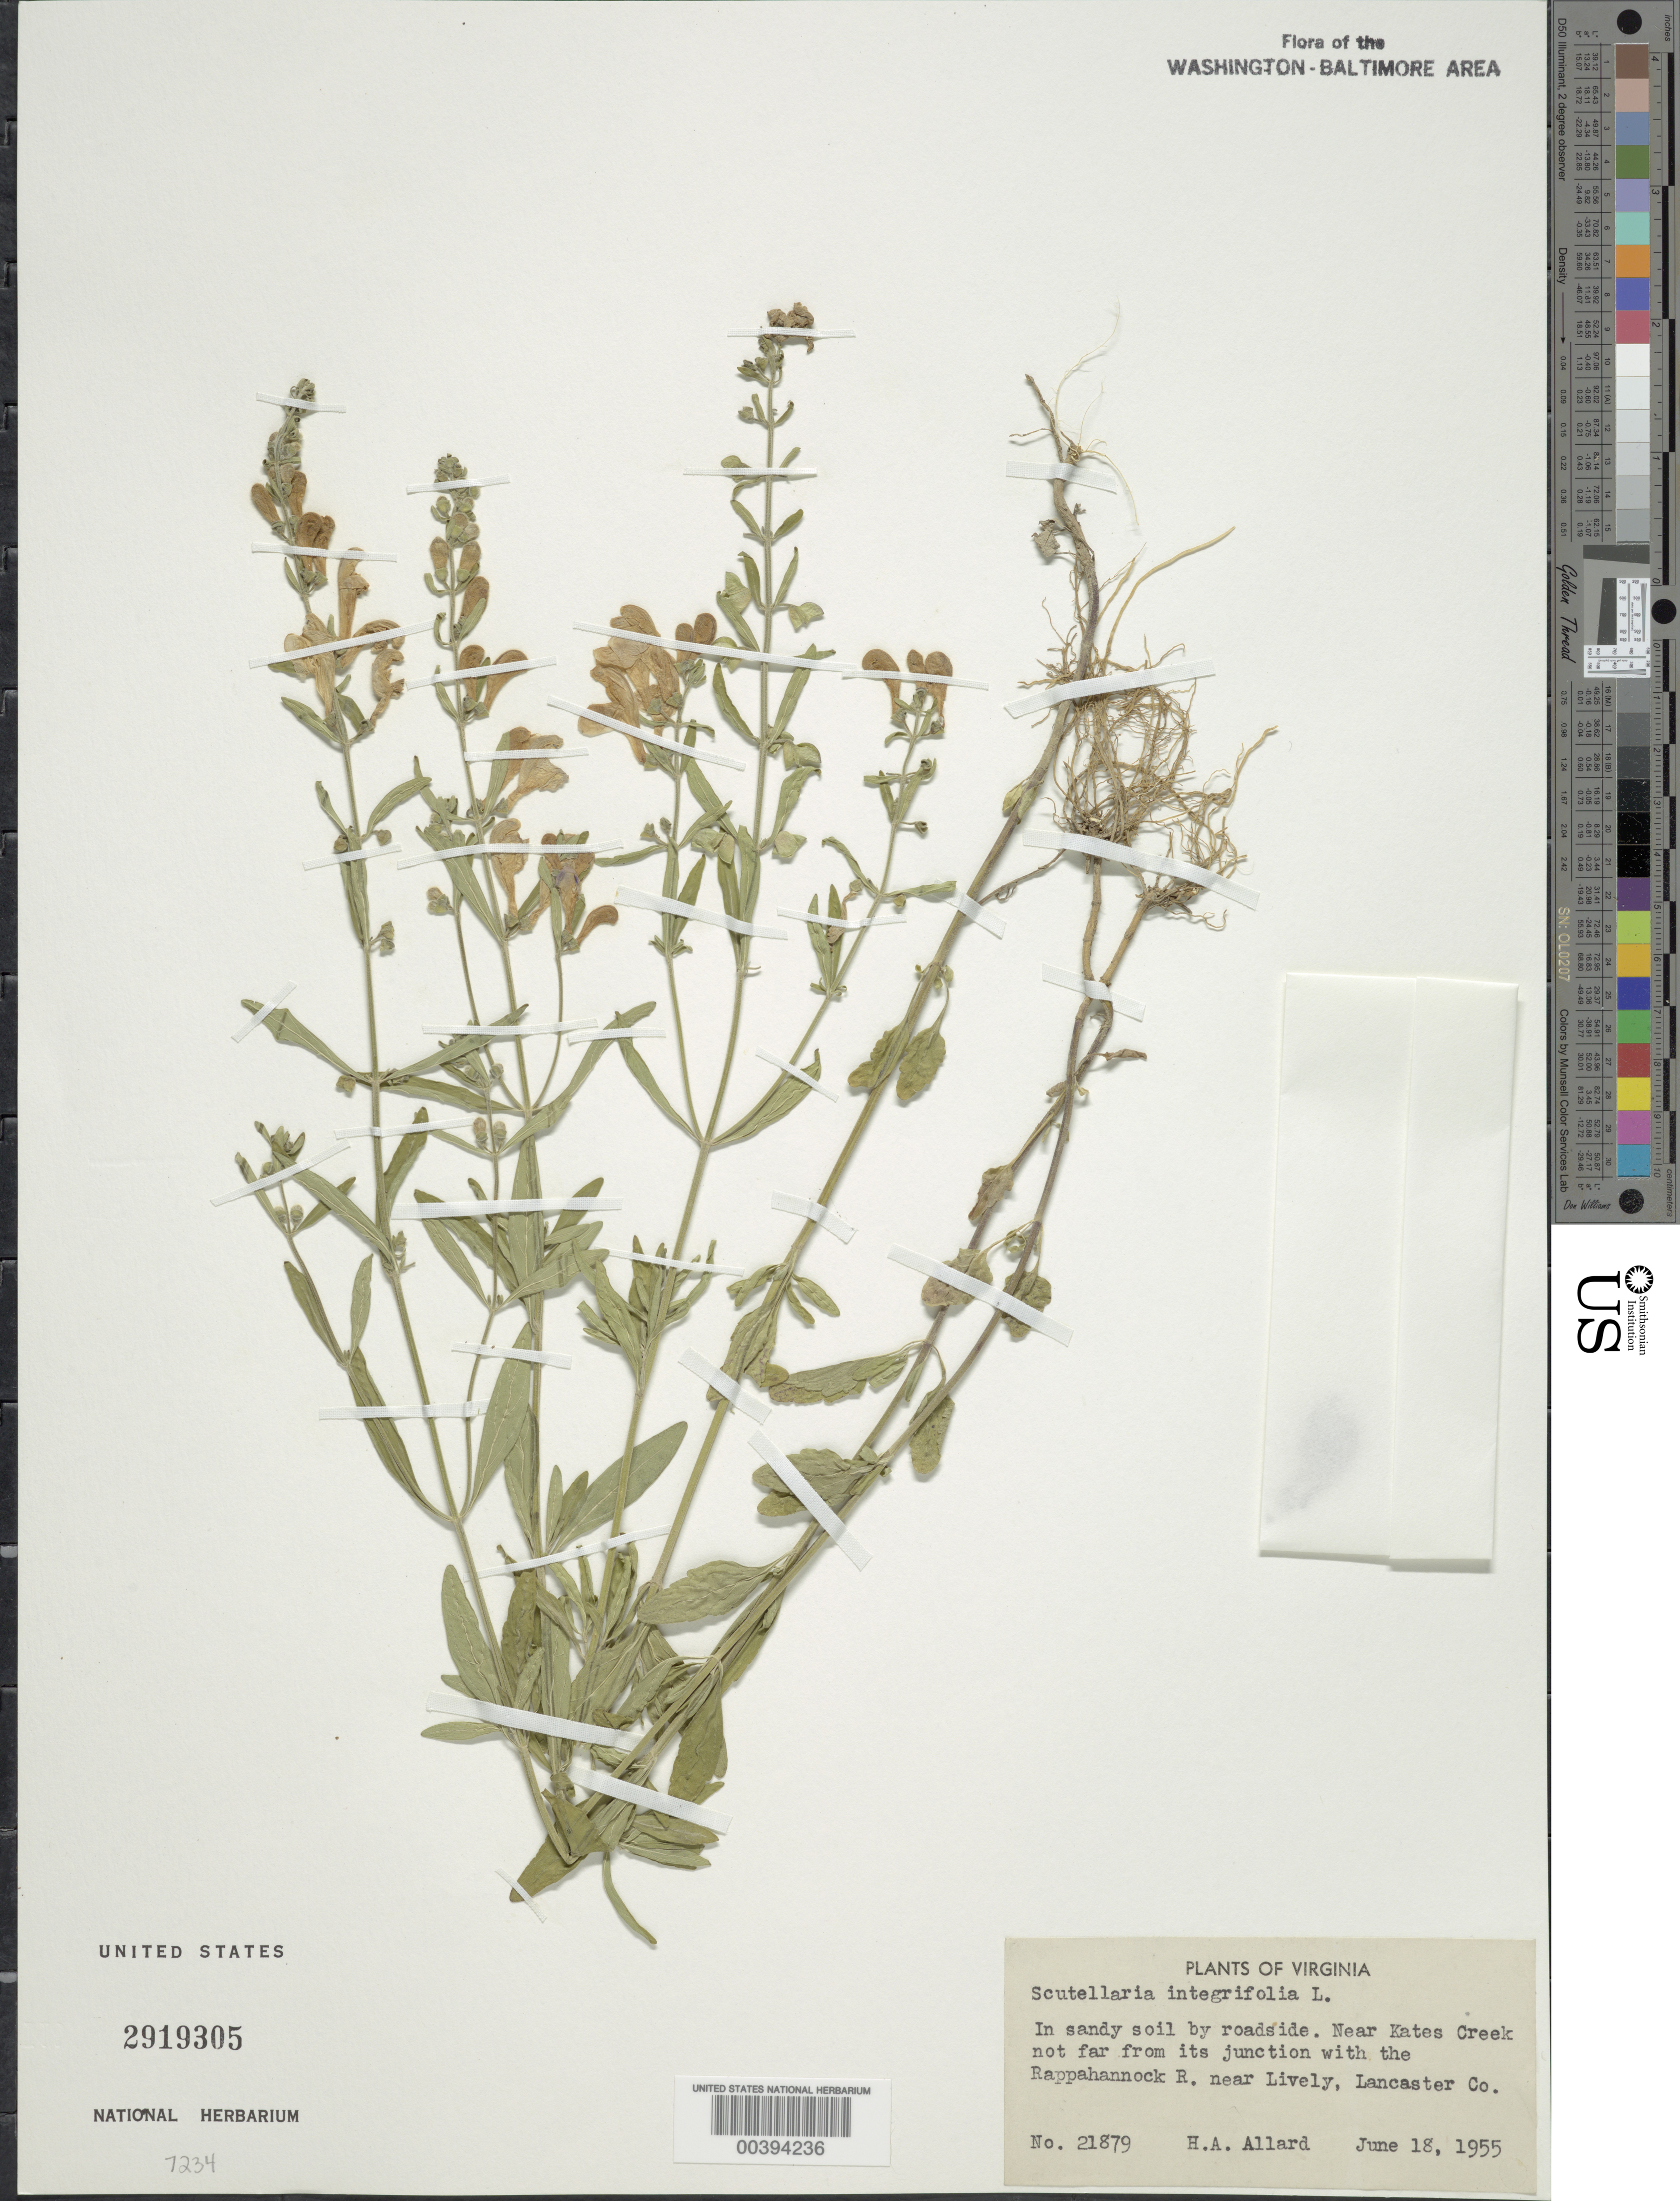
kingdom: Plantae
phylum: Tracheophyta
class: Magnoliopsida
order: Lamiales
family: Lamiaceae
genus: Scutellaria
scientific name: Scutellaria integrifolia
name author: L.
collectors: H. A. Allard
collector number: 21879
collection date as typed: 18 Jun 1955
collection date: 1955-06-18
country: United States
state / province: Virginia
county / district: Lancaster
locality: Kates Creek near the Rappahannock River and near Lively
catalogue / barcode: US 2919305